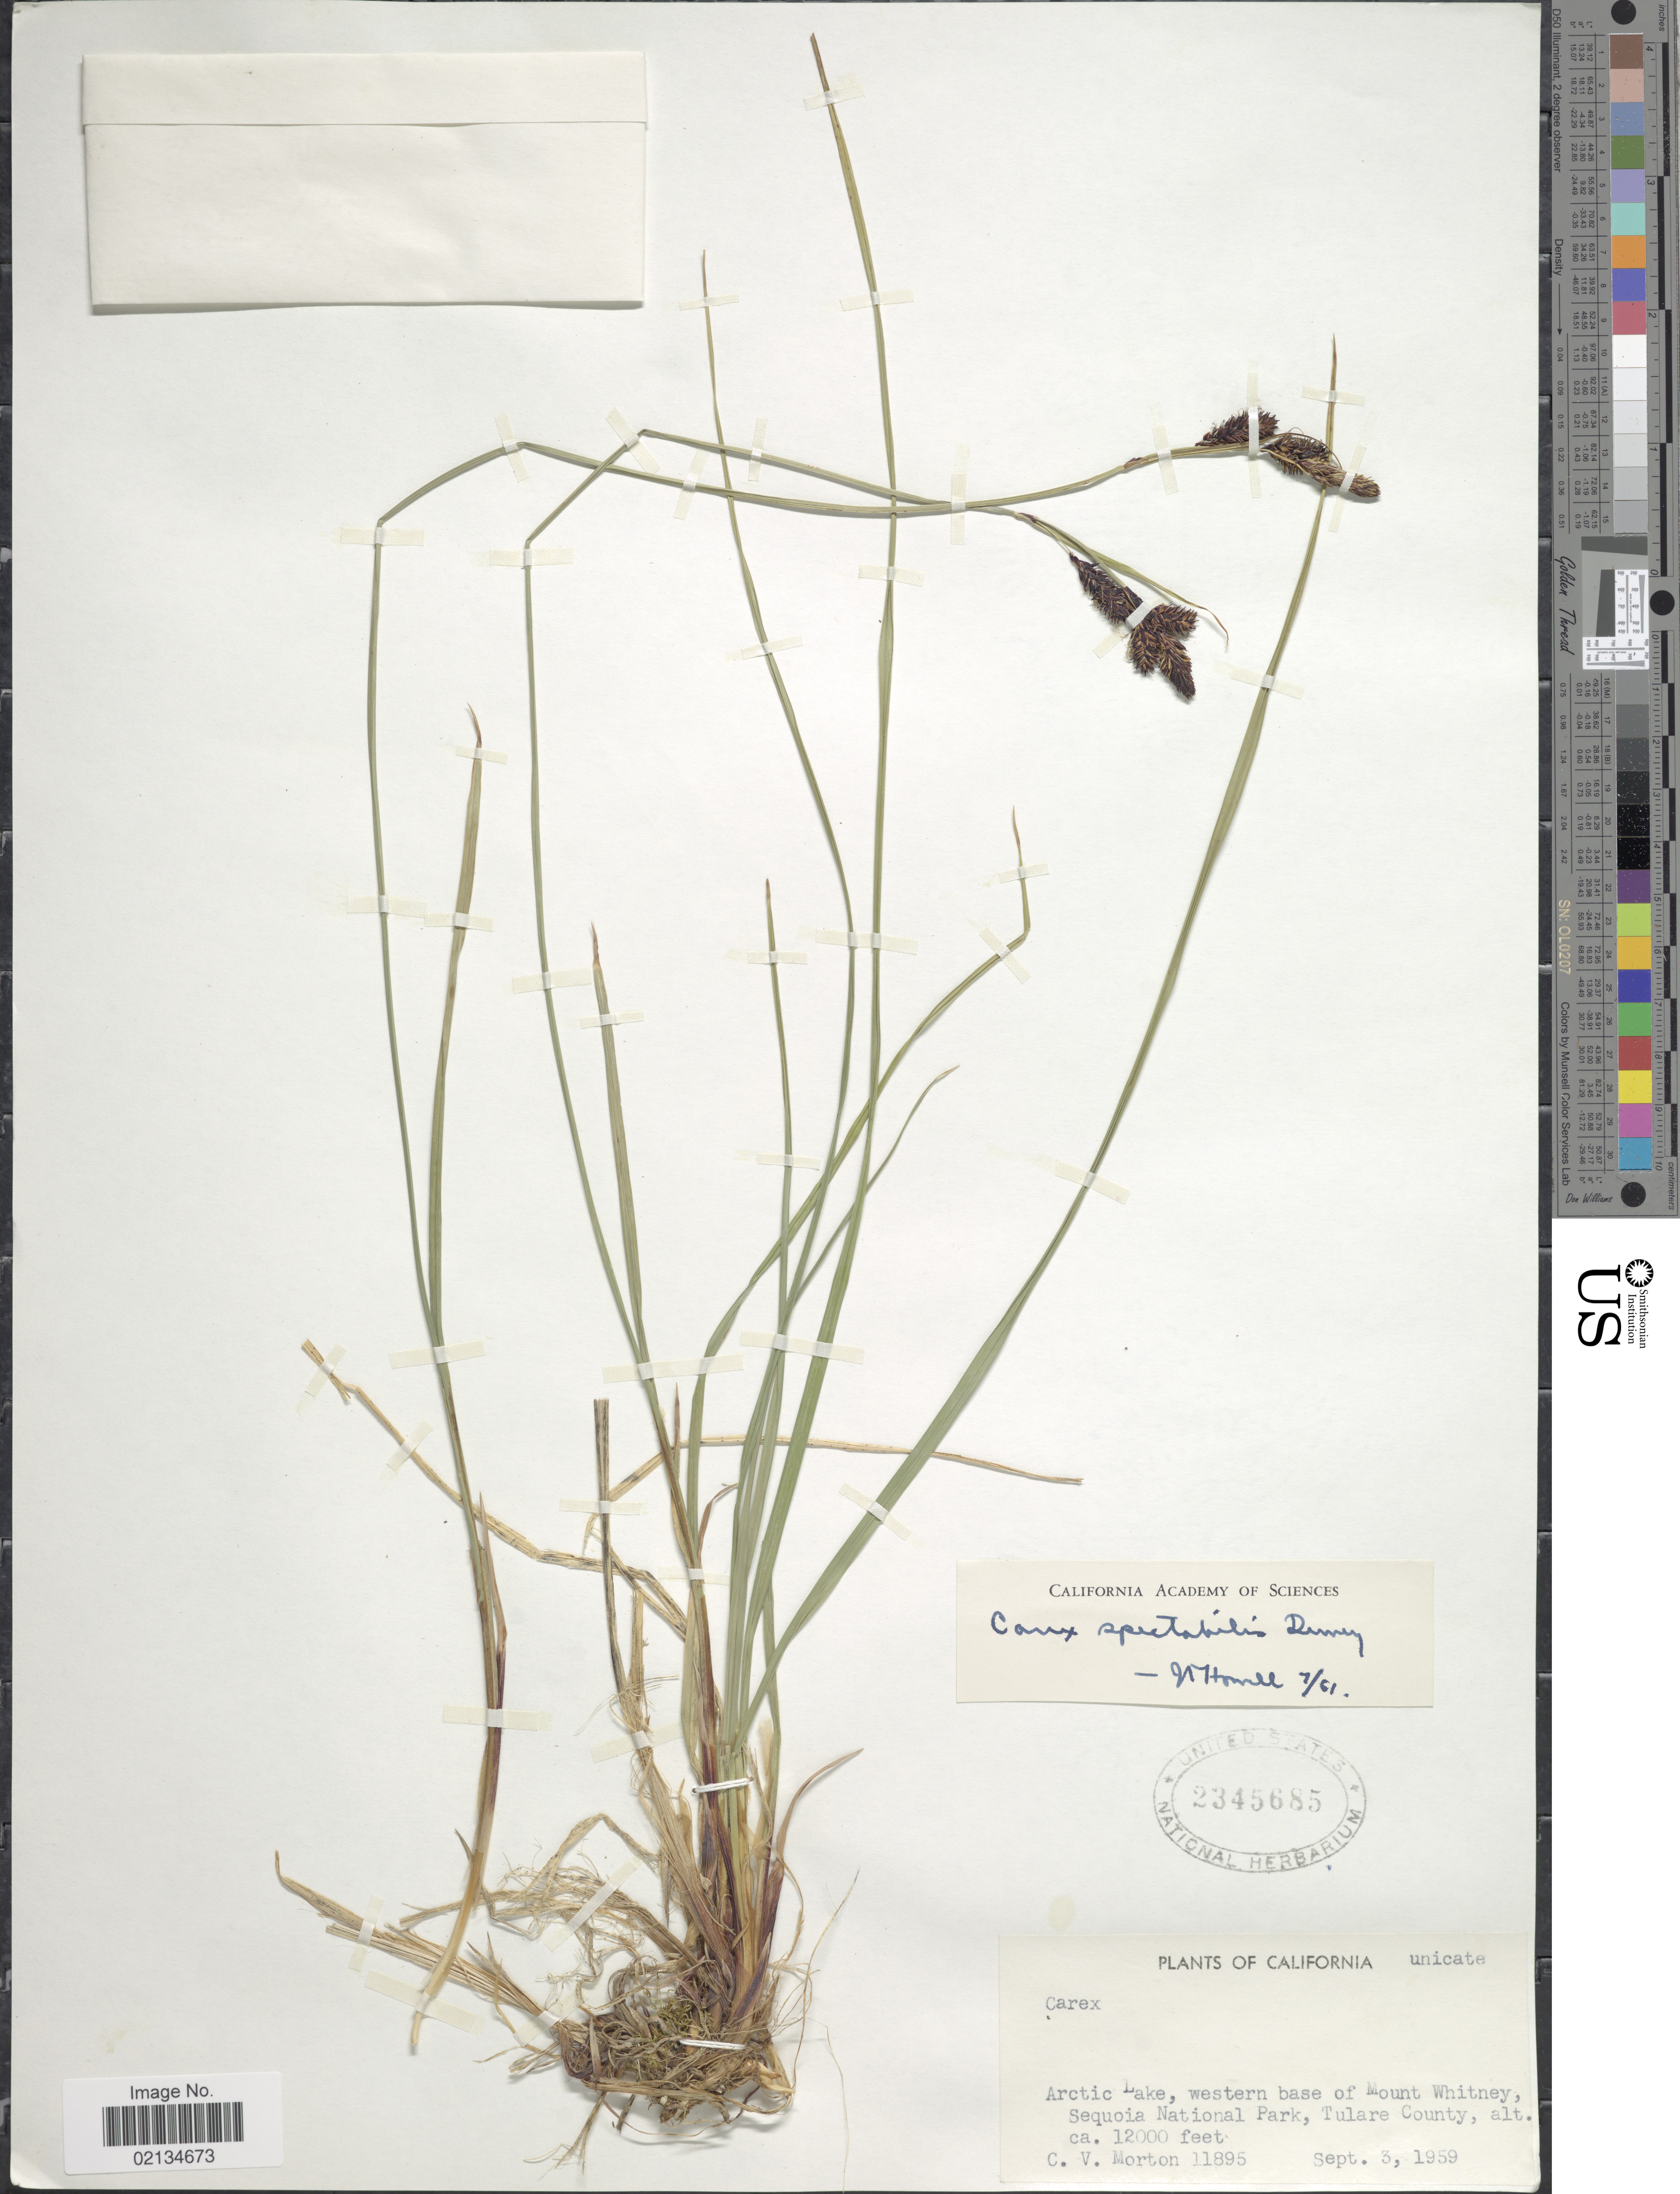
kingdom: Plantae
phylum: Tracheophyta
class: Liliopsida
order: Poales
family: Cyperaceae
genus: Carex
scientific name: Carex spectabilis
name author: Dewey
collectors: C. V. Morton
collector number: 11895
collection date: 1959-09-03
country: United States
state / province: California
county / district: Tulare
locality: Arctic Lake, western base of Mount Whitney, Sequoia National Park, Tulare County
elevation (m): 3658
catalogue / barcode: US 2345685